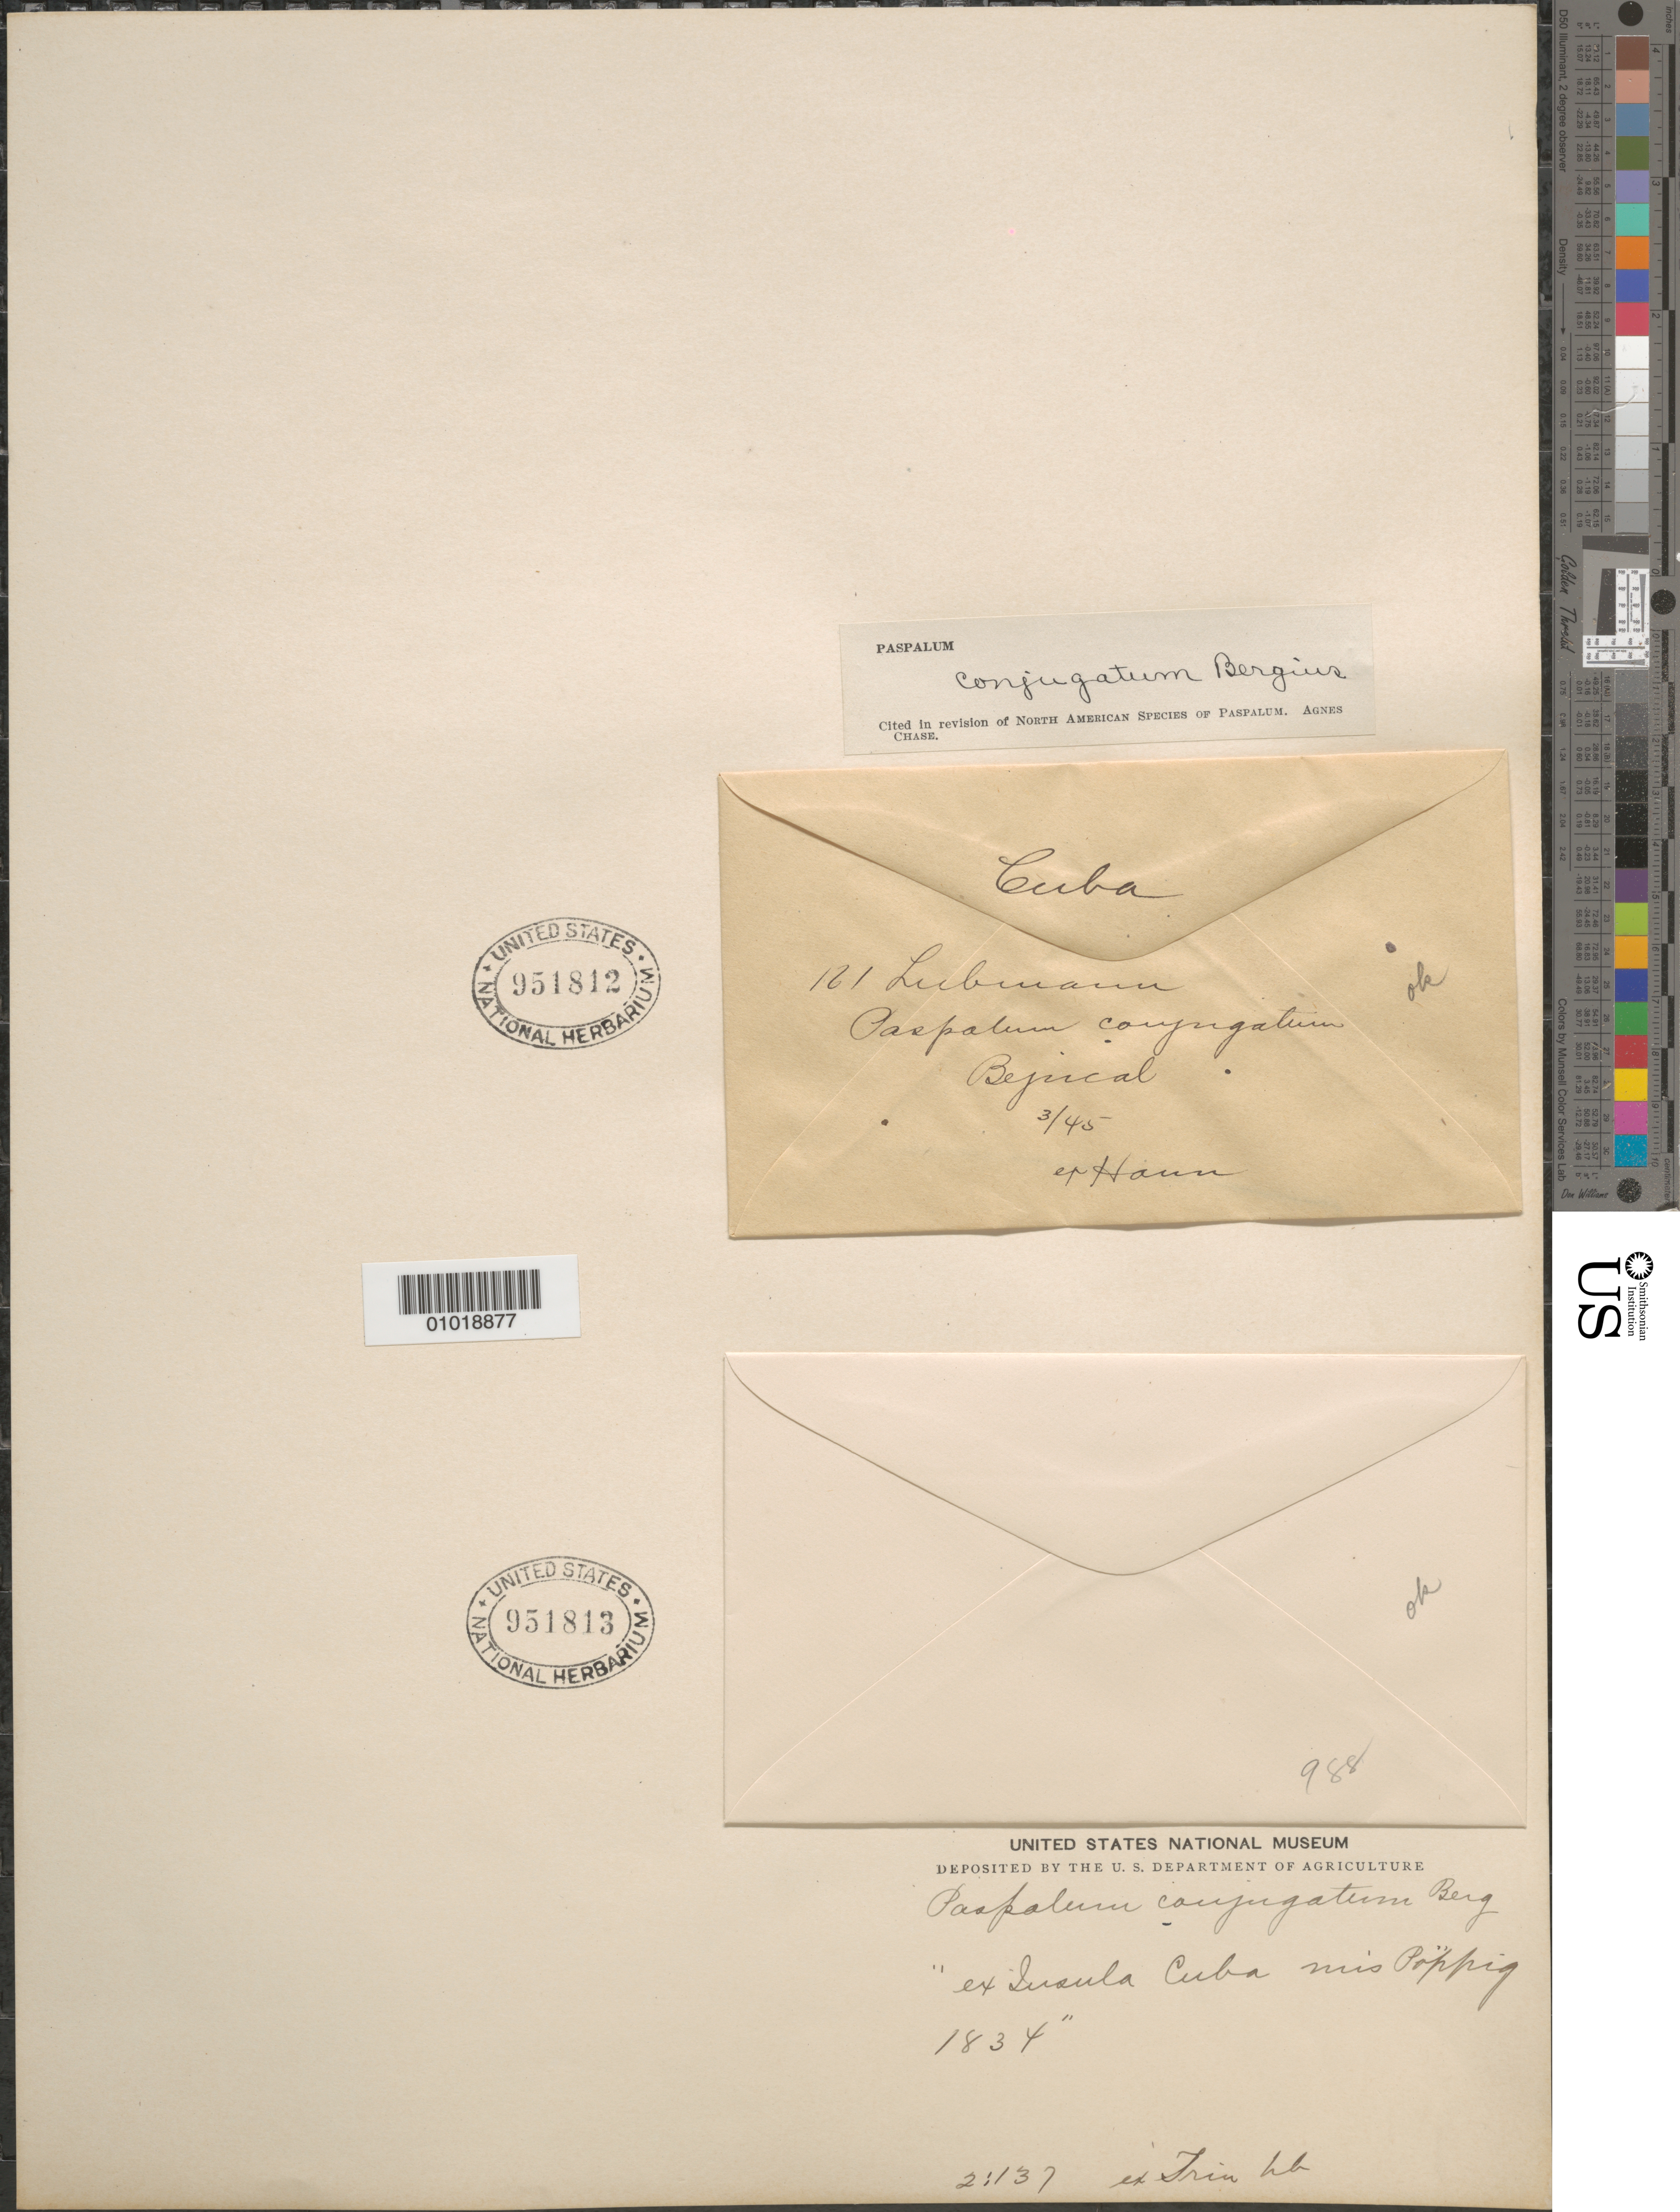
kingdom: Plantae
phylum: Tracheophyta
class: Liliopsida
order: Poales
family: Poaceae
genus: Paspalum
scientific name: Paspalum conjugatum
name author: P.J. Bergius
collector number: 988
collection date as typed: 1834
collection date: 1834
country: Cuba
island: Cuba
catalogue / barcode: US 951813